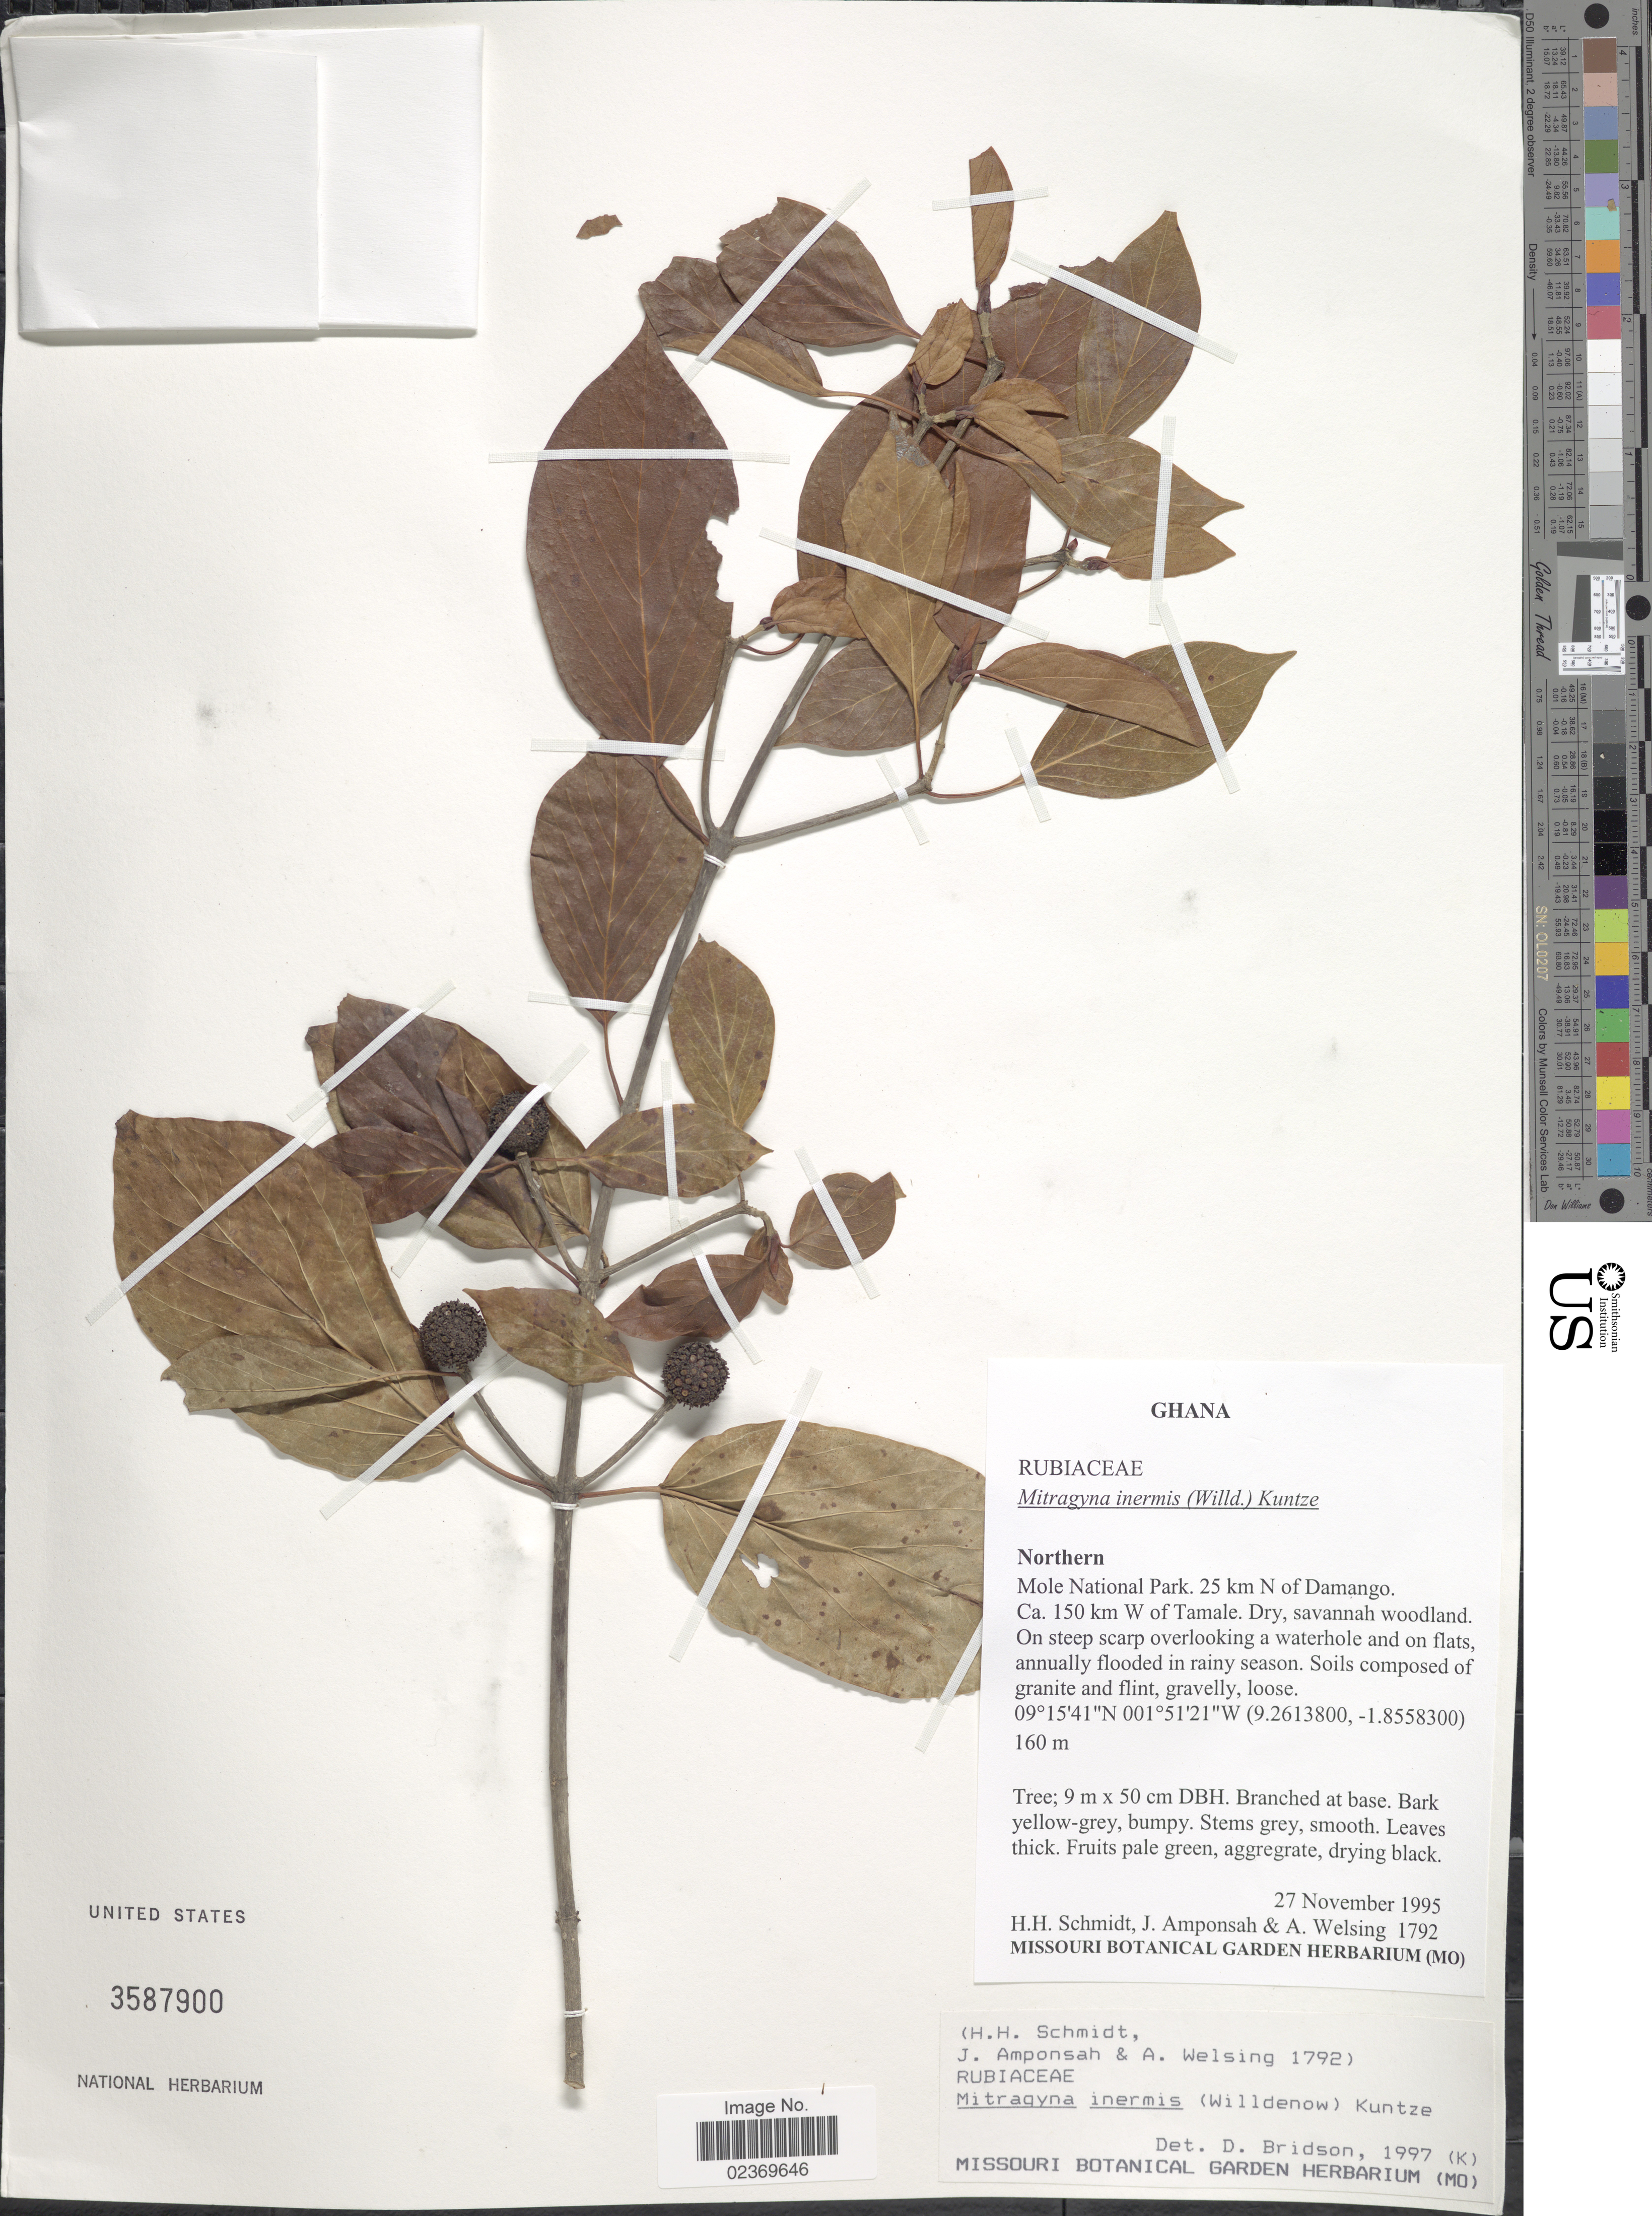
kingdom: Plantae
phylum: Tracheophyta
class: Magnoliopsida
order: Gentianales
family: Rubiaceae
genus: Mitragyna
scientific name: Mitragyna inermis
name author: (Willd.) Kuntze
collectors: H. H. Schmidt, J. Amponsah & A. Welsing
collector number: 1792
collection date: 1995-11-27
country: Ghana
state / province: Northern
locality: Mole National Park. 25 km N of Damango. Ca. 150 km W of Tamale (9.2613800, - 1.8558300)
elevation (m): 160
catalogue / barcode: US 3587900